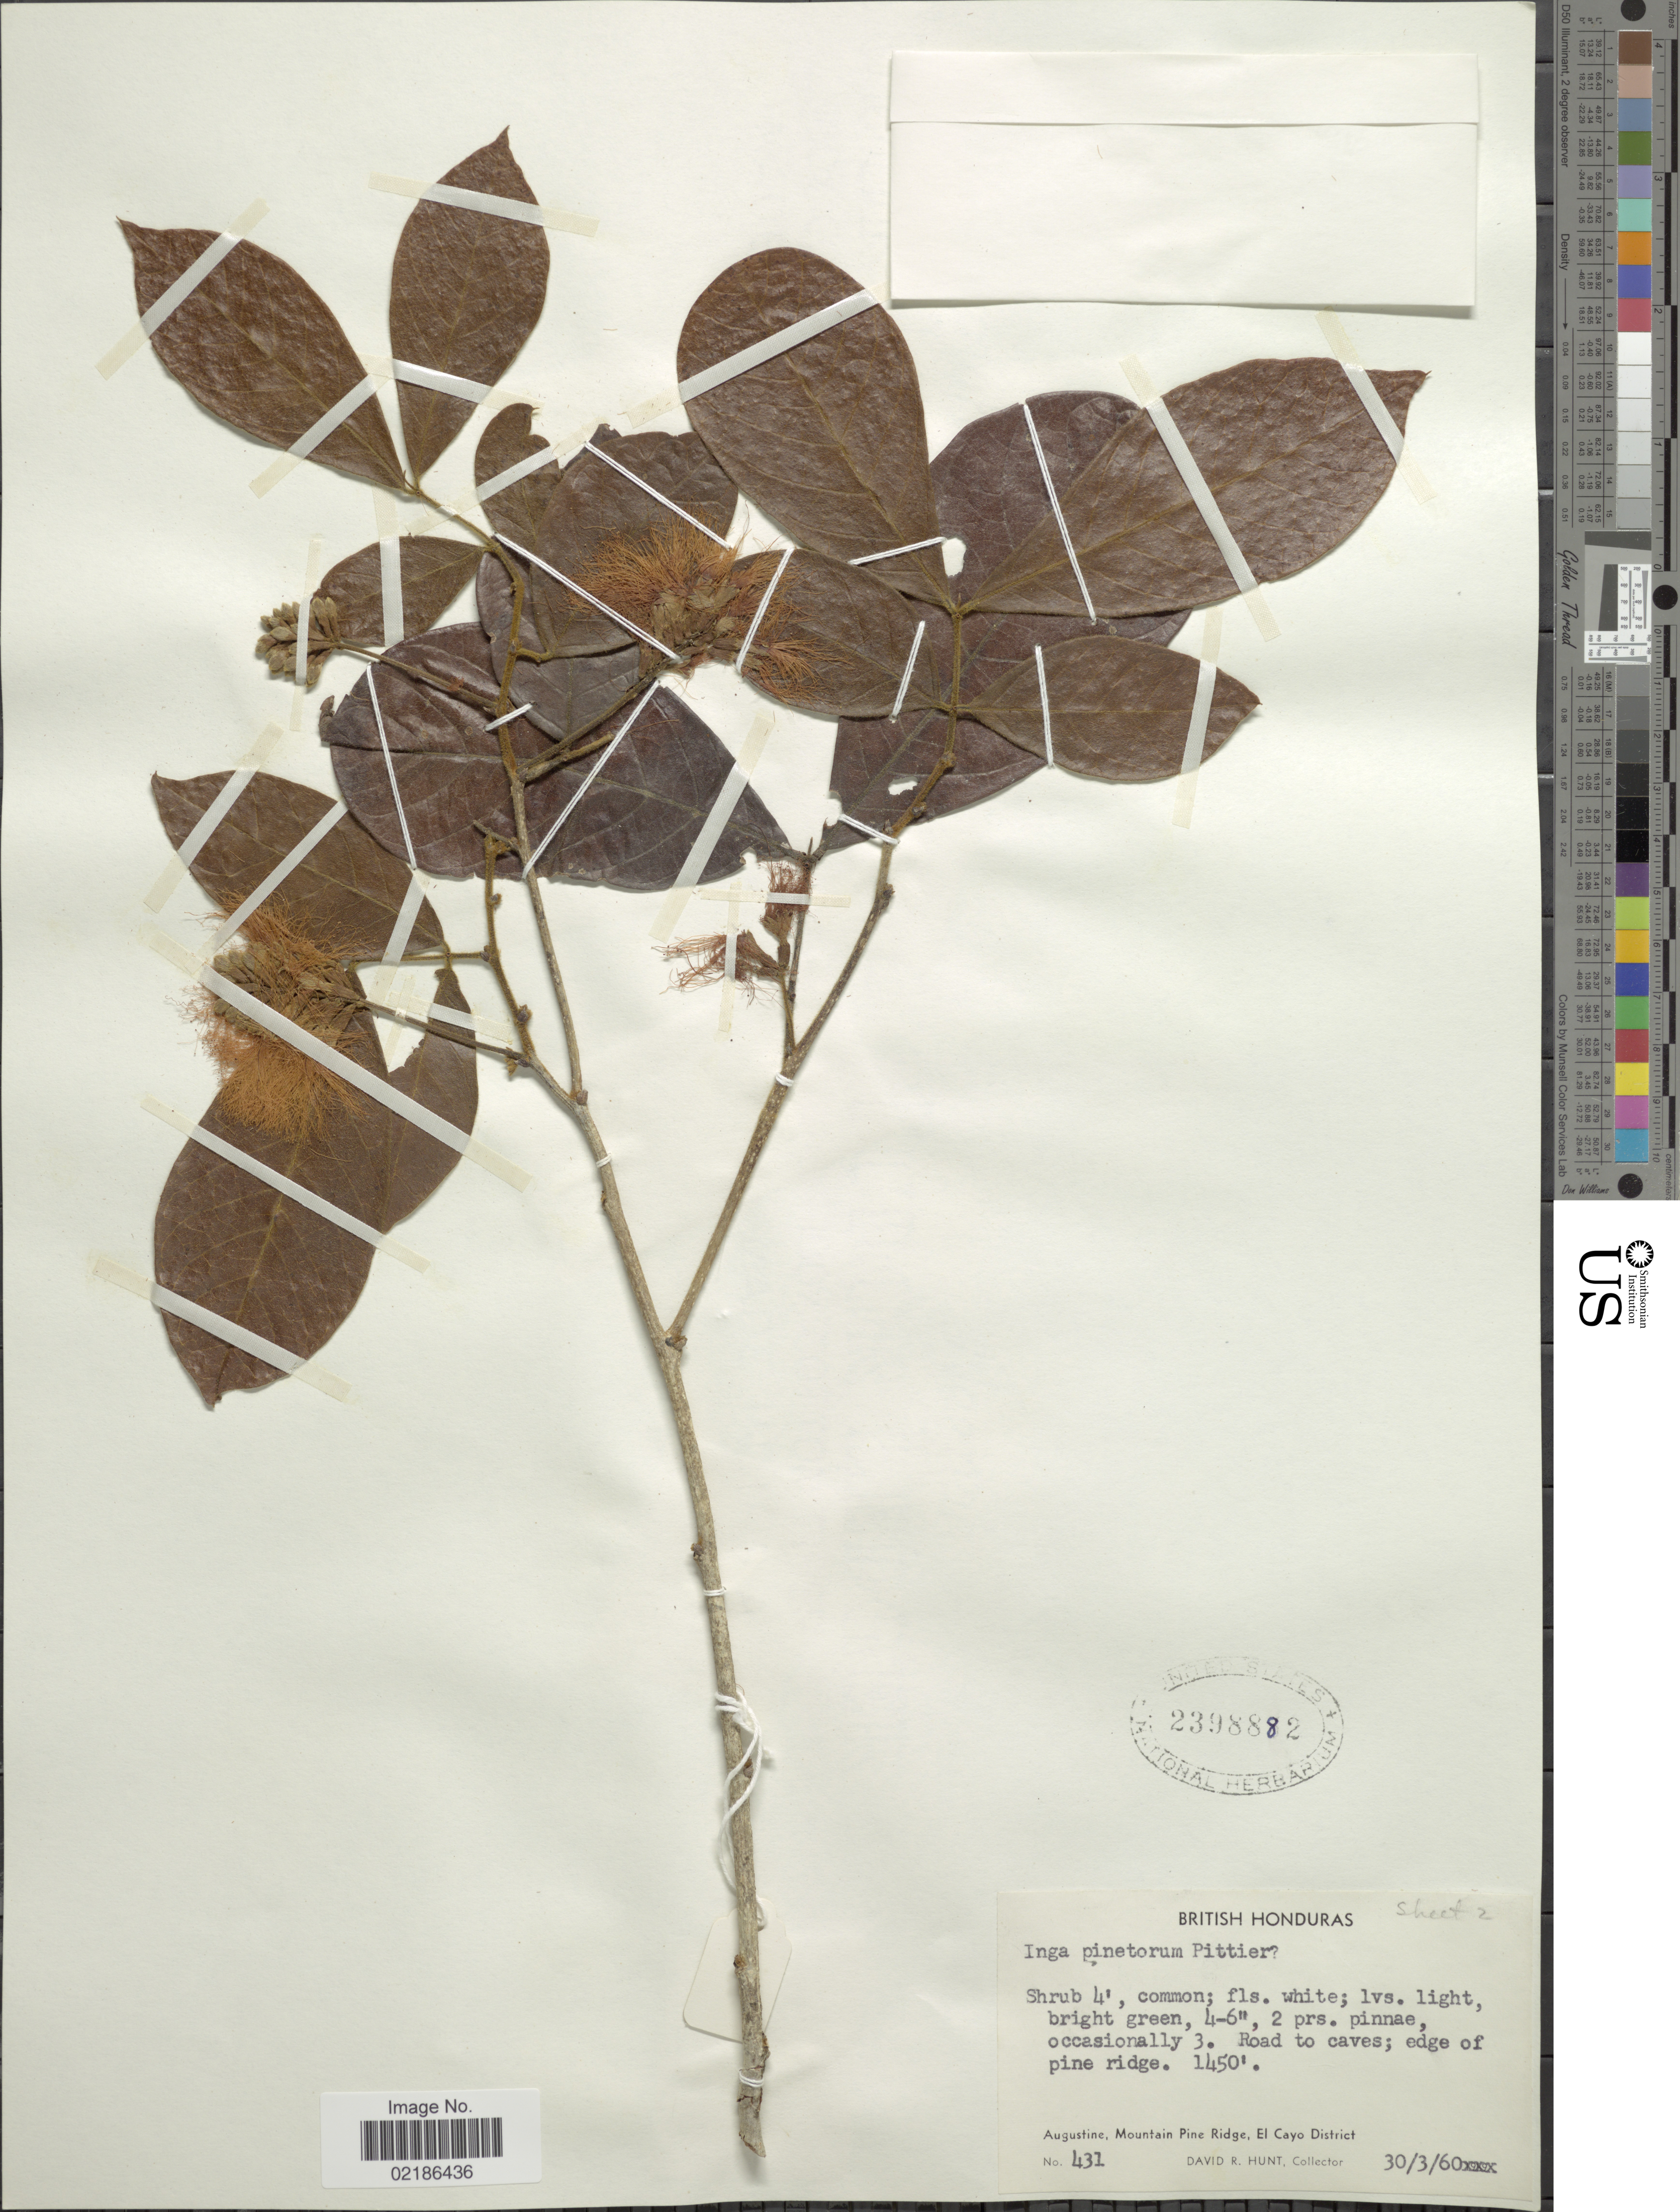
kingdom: Plantae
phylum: Tracheophyta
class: Magnoliopsida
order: Fabales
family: Fabaceae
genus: Inga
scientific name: Inga pinetorum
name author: Pittier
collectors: D. R. Hunt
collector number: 431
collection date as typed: Transcribed d/m/y: 30/3/60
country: Belize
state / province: Cayo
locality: British Honduras, Augustine, Mountain Pine Ridge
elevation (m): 442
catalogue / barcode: US 2398882